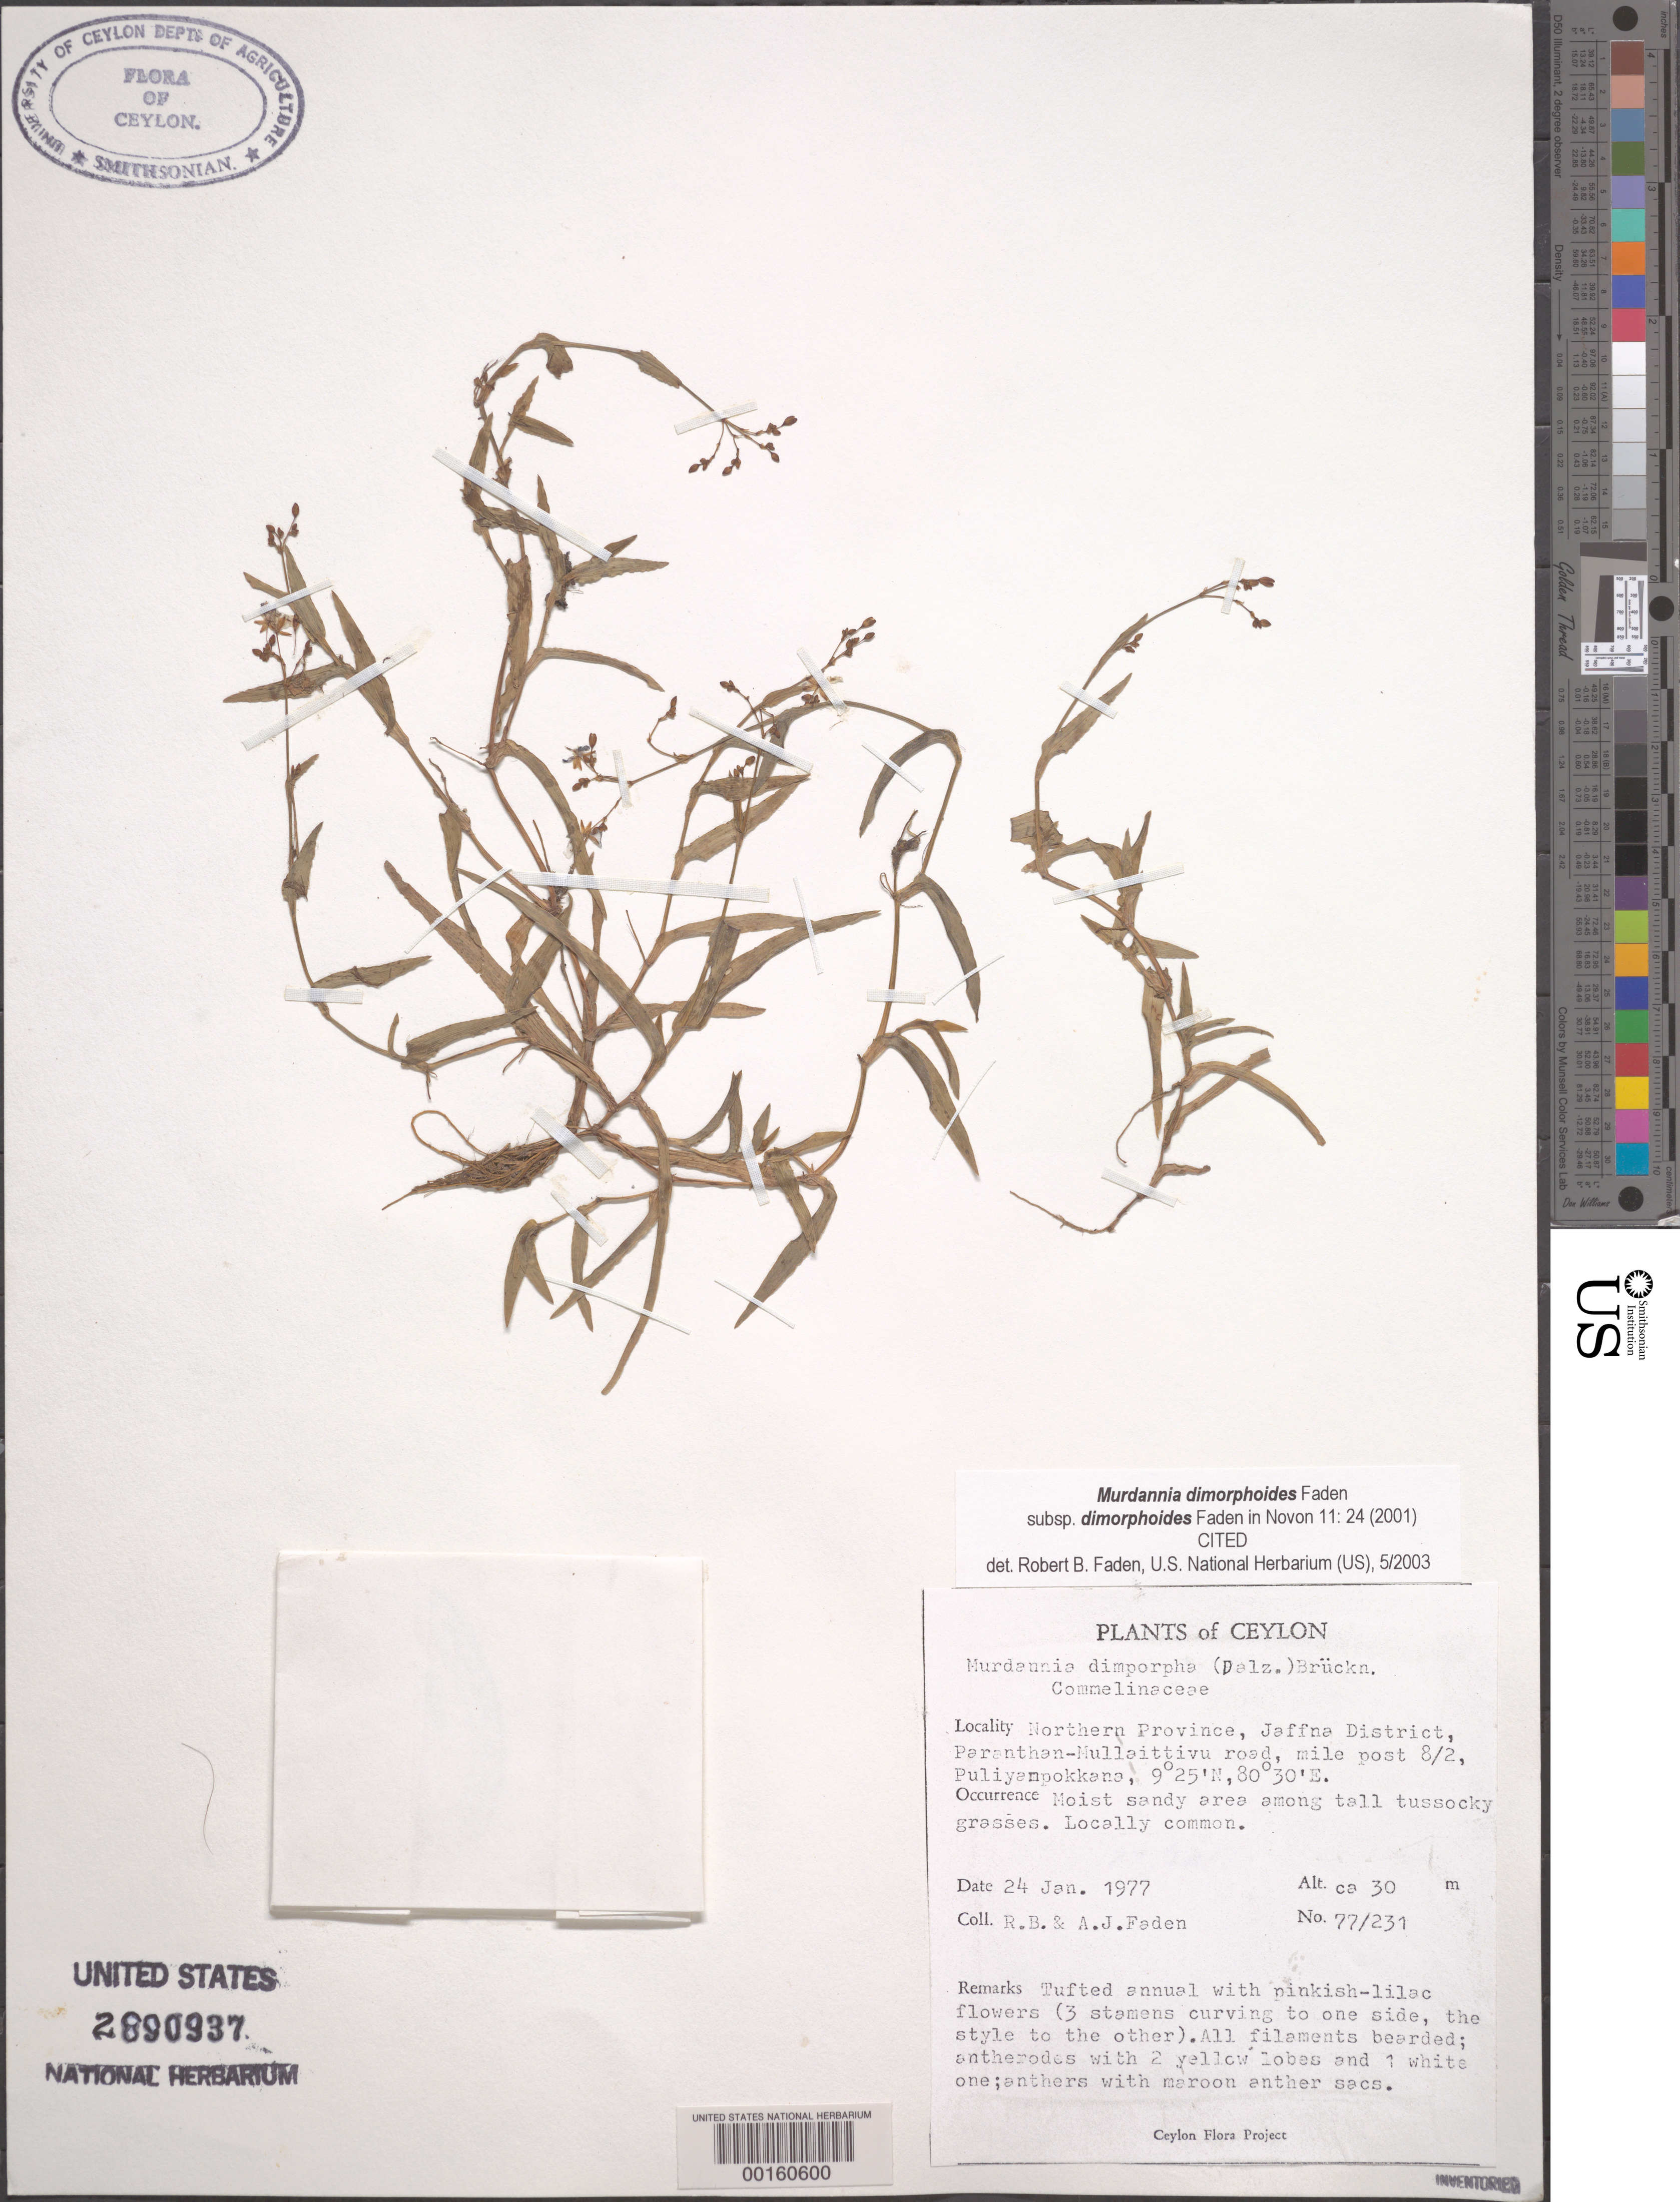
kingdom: Plantae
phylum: Tracheophyta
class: Liliopsida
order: Commelinales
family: Commelinaceae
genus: Murdannia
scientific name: Murdannia dimorphoides subsp. dimorphoides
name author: Faden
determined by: Faden, Robert B., (US), Smithsonian Institution - National Museum of Natural History (UNITED STATES)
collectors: R. B. Faden & A. J. Faden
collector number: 77/231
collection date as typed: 24 Jan 1977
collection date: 1977-01-24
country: Sri Lanka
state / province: Northern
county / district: Jaffna Dist.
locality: Puliyampokkana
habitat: Moist, sandy soil; among tall tussocky grasses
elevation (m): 30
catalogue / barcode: US 2890937